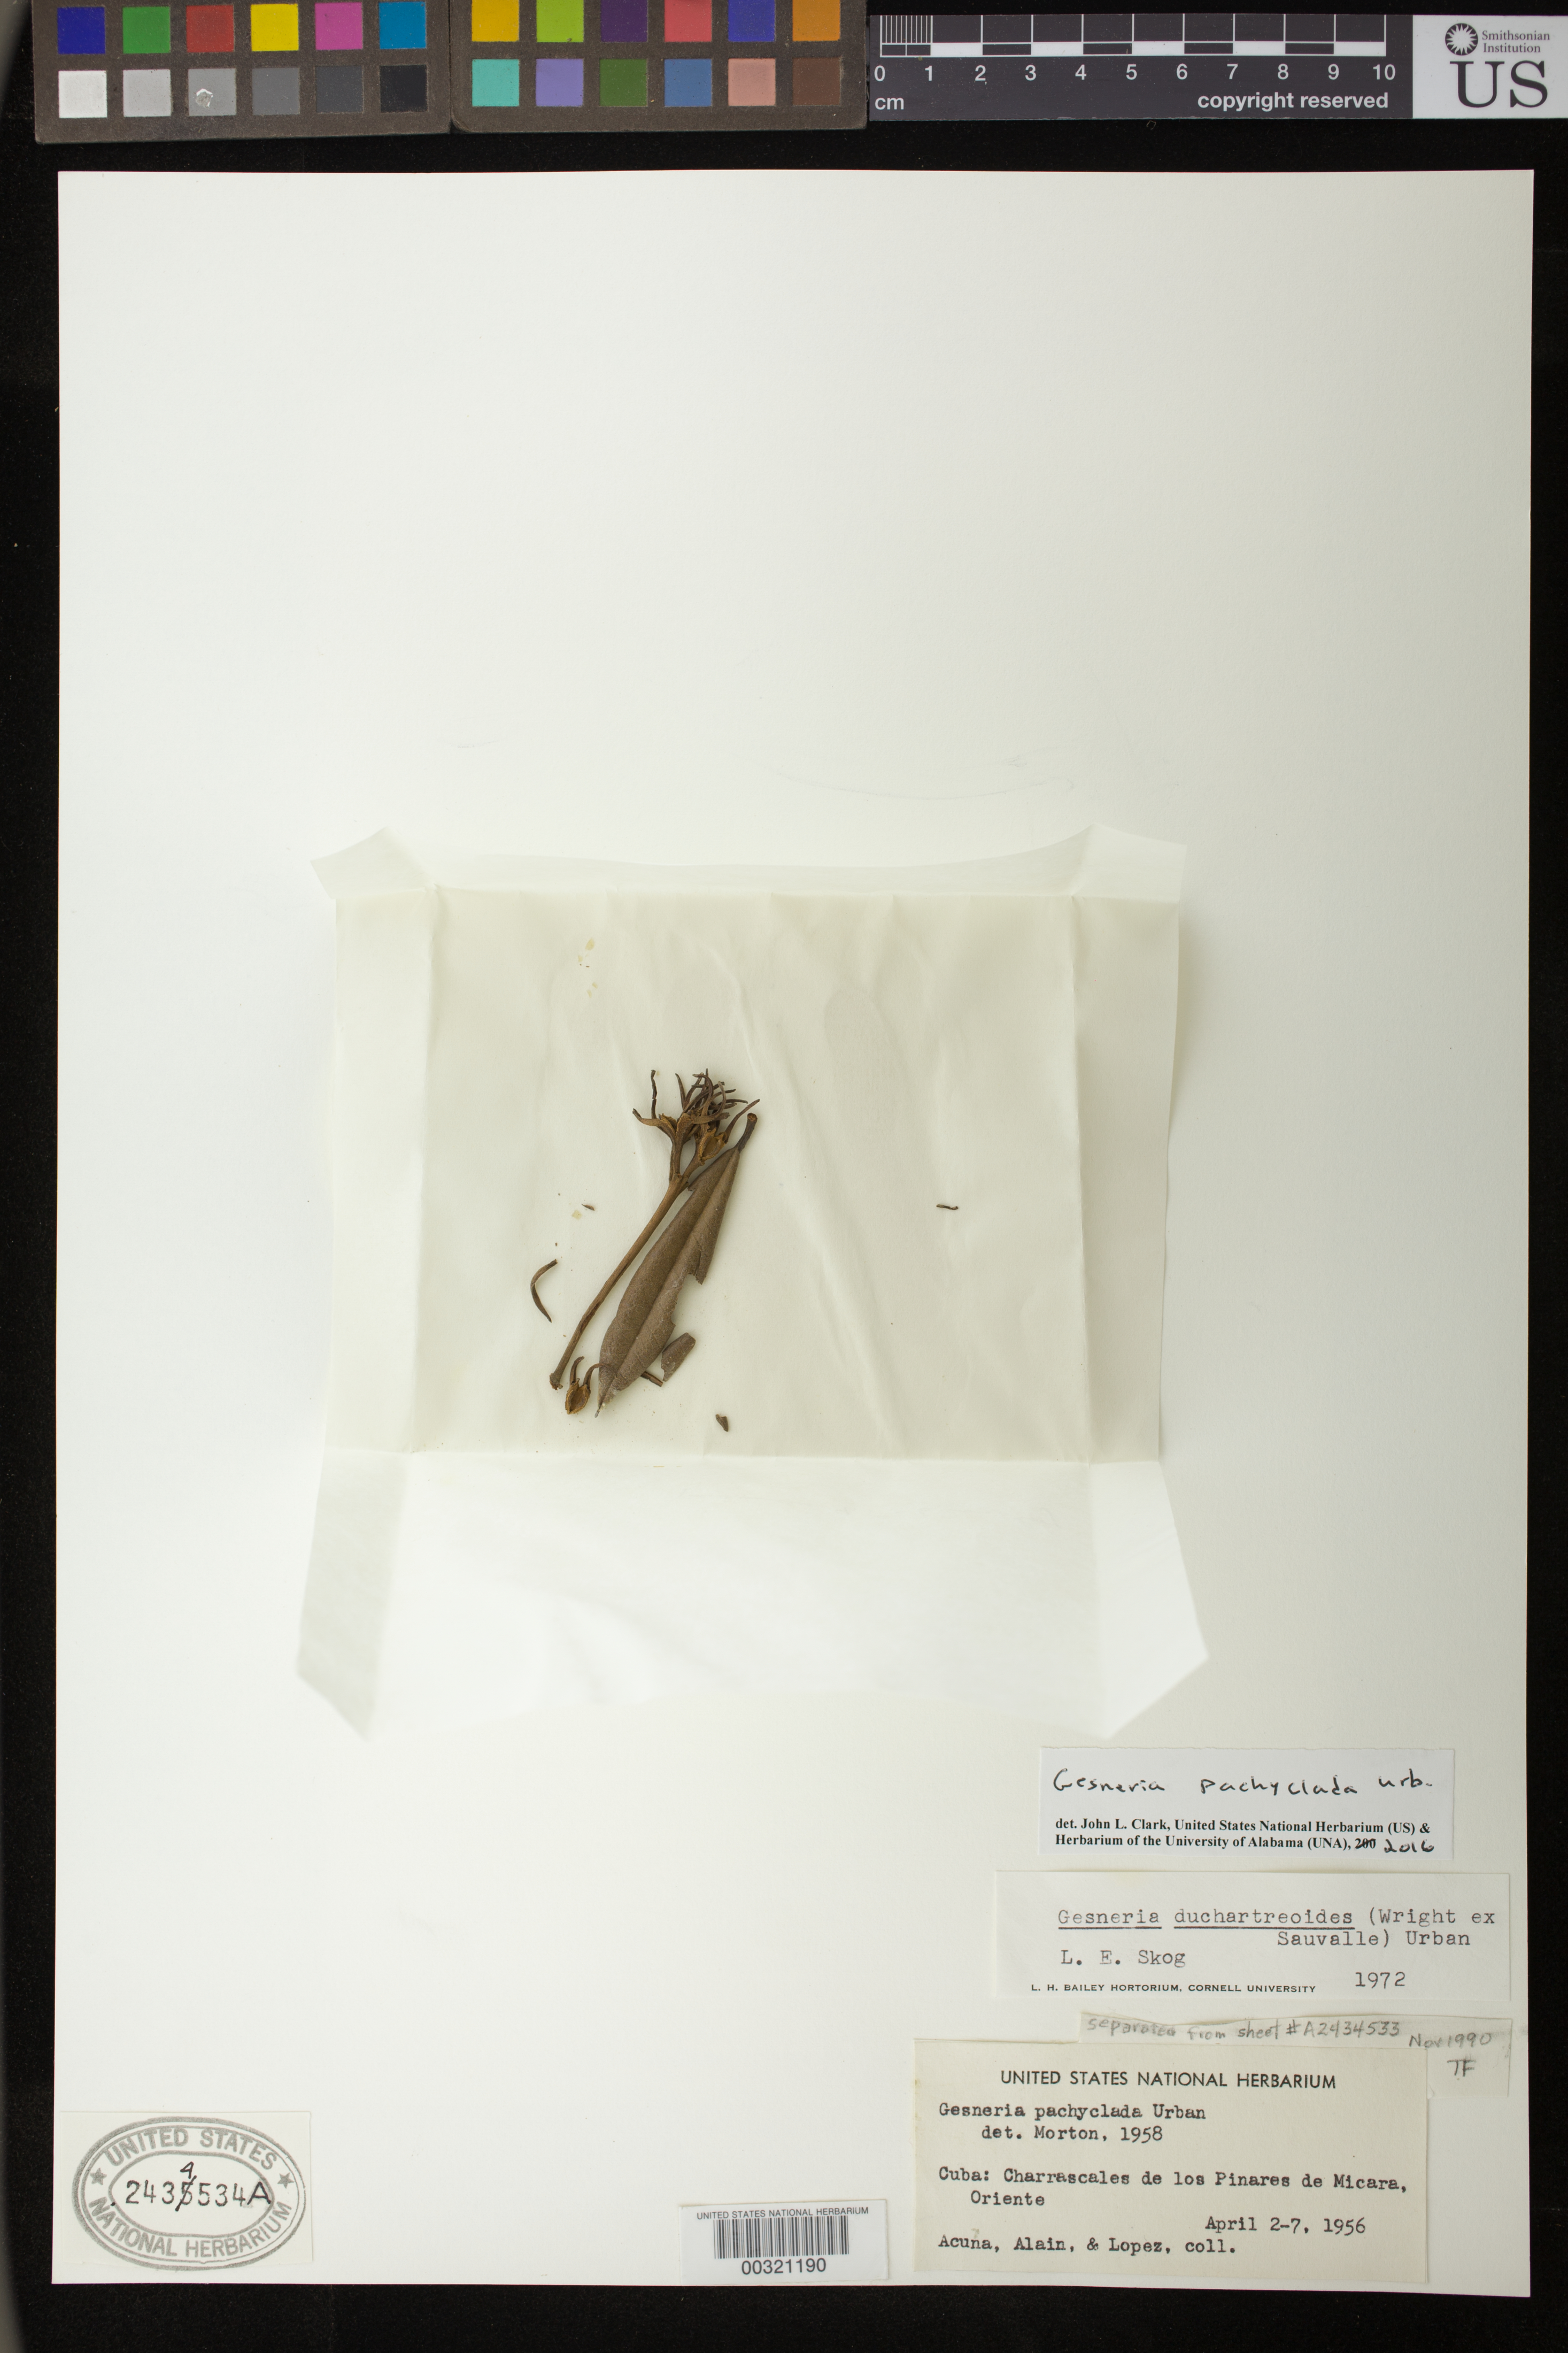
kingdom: Plantae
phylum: Tracheophyta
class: Magnoliopsida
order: Lamiales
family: Gesneriaceae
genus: Gesneria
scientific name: Gesneria pachyclada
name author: Urb.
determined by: Clark, J. L., (SEL), The Marie Selby Botanical Garden (UNITED STATES)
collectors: J. Acuña, A. H. Liogier & M. Lopéz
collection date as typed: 2-7 Apr 1956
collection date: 1956-04-02/1956-04-07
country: Cuba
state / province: Oriente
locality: Charrascales de los Pinares de Micara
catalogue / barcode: US 2434534A